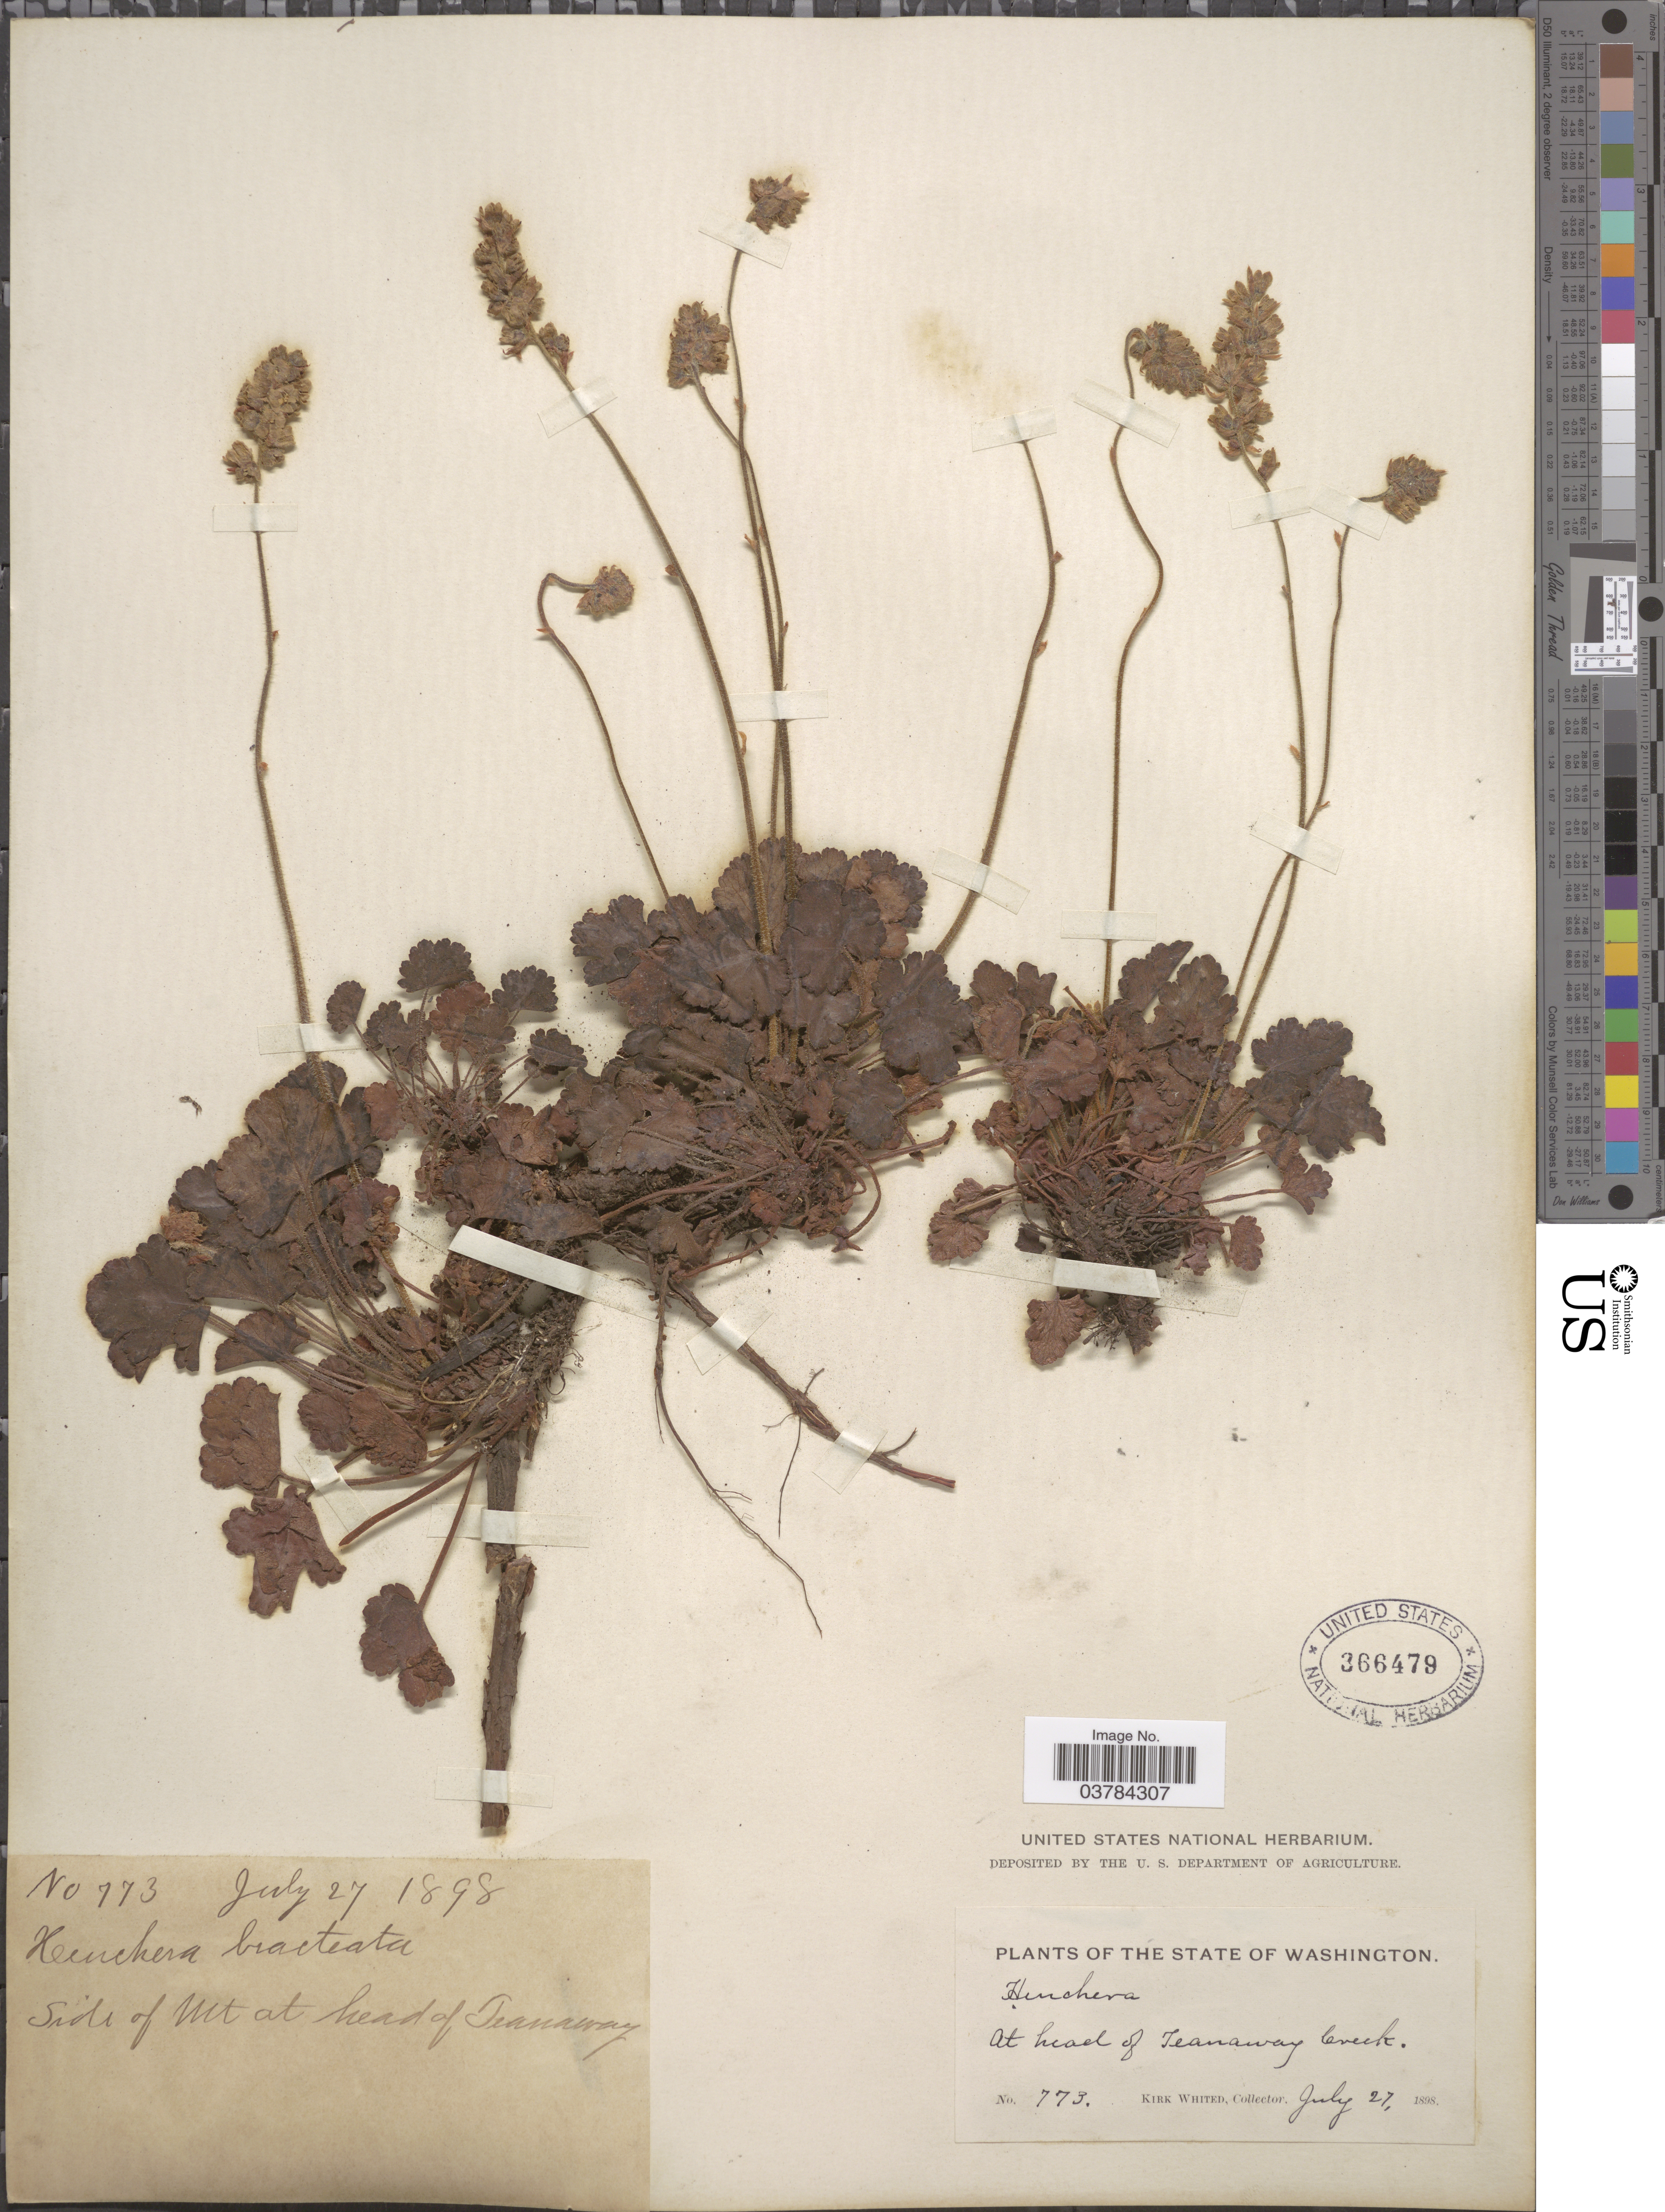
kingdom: Plantae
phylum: Tracheophyta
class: Magnoliopsida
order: Saxifragales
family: Saxifragaceae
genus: Heuchera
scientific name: Heuchera columbiana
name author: Rydb.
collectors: K. White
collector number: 773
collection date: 1898-07-27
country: United States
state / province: Washington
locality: At head of Teanaway Creek.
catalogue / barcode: US 366479